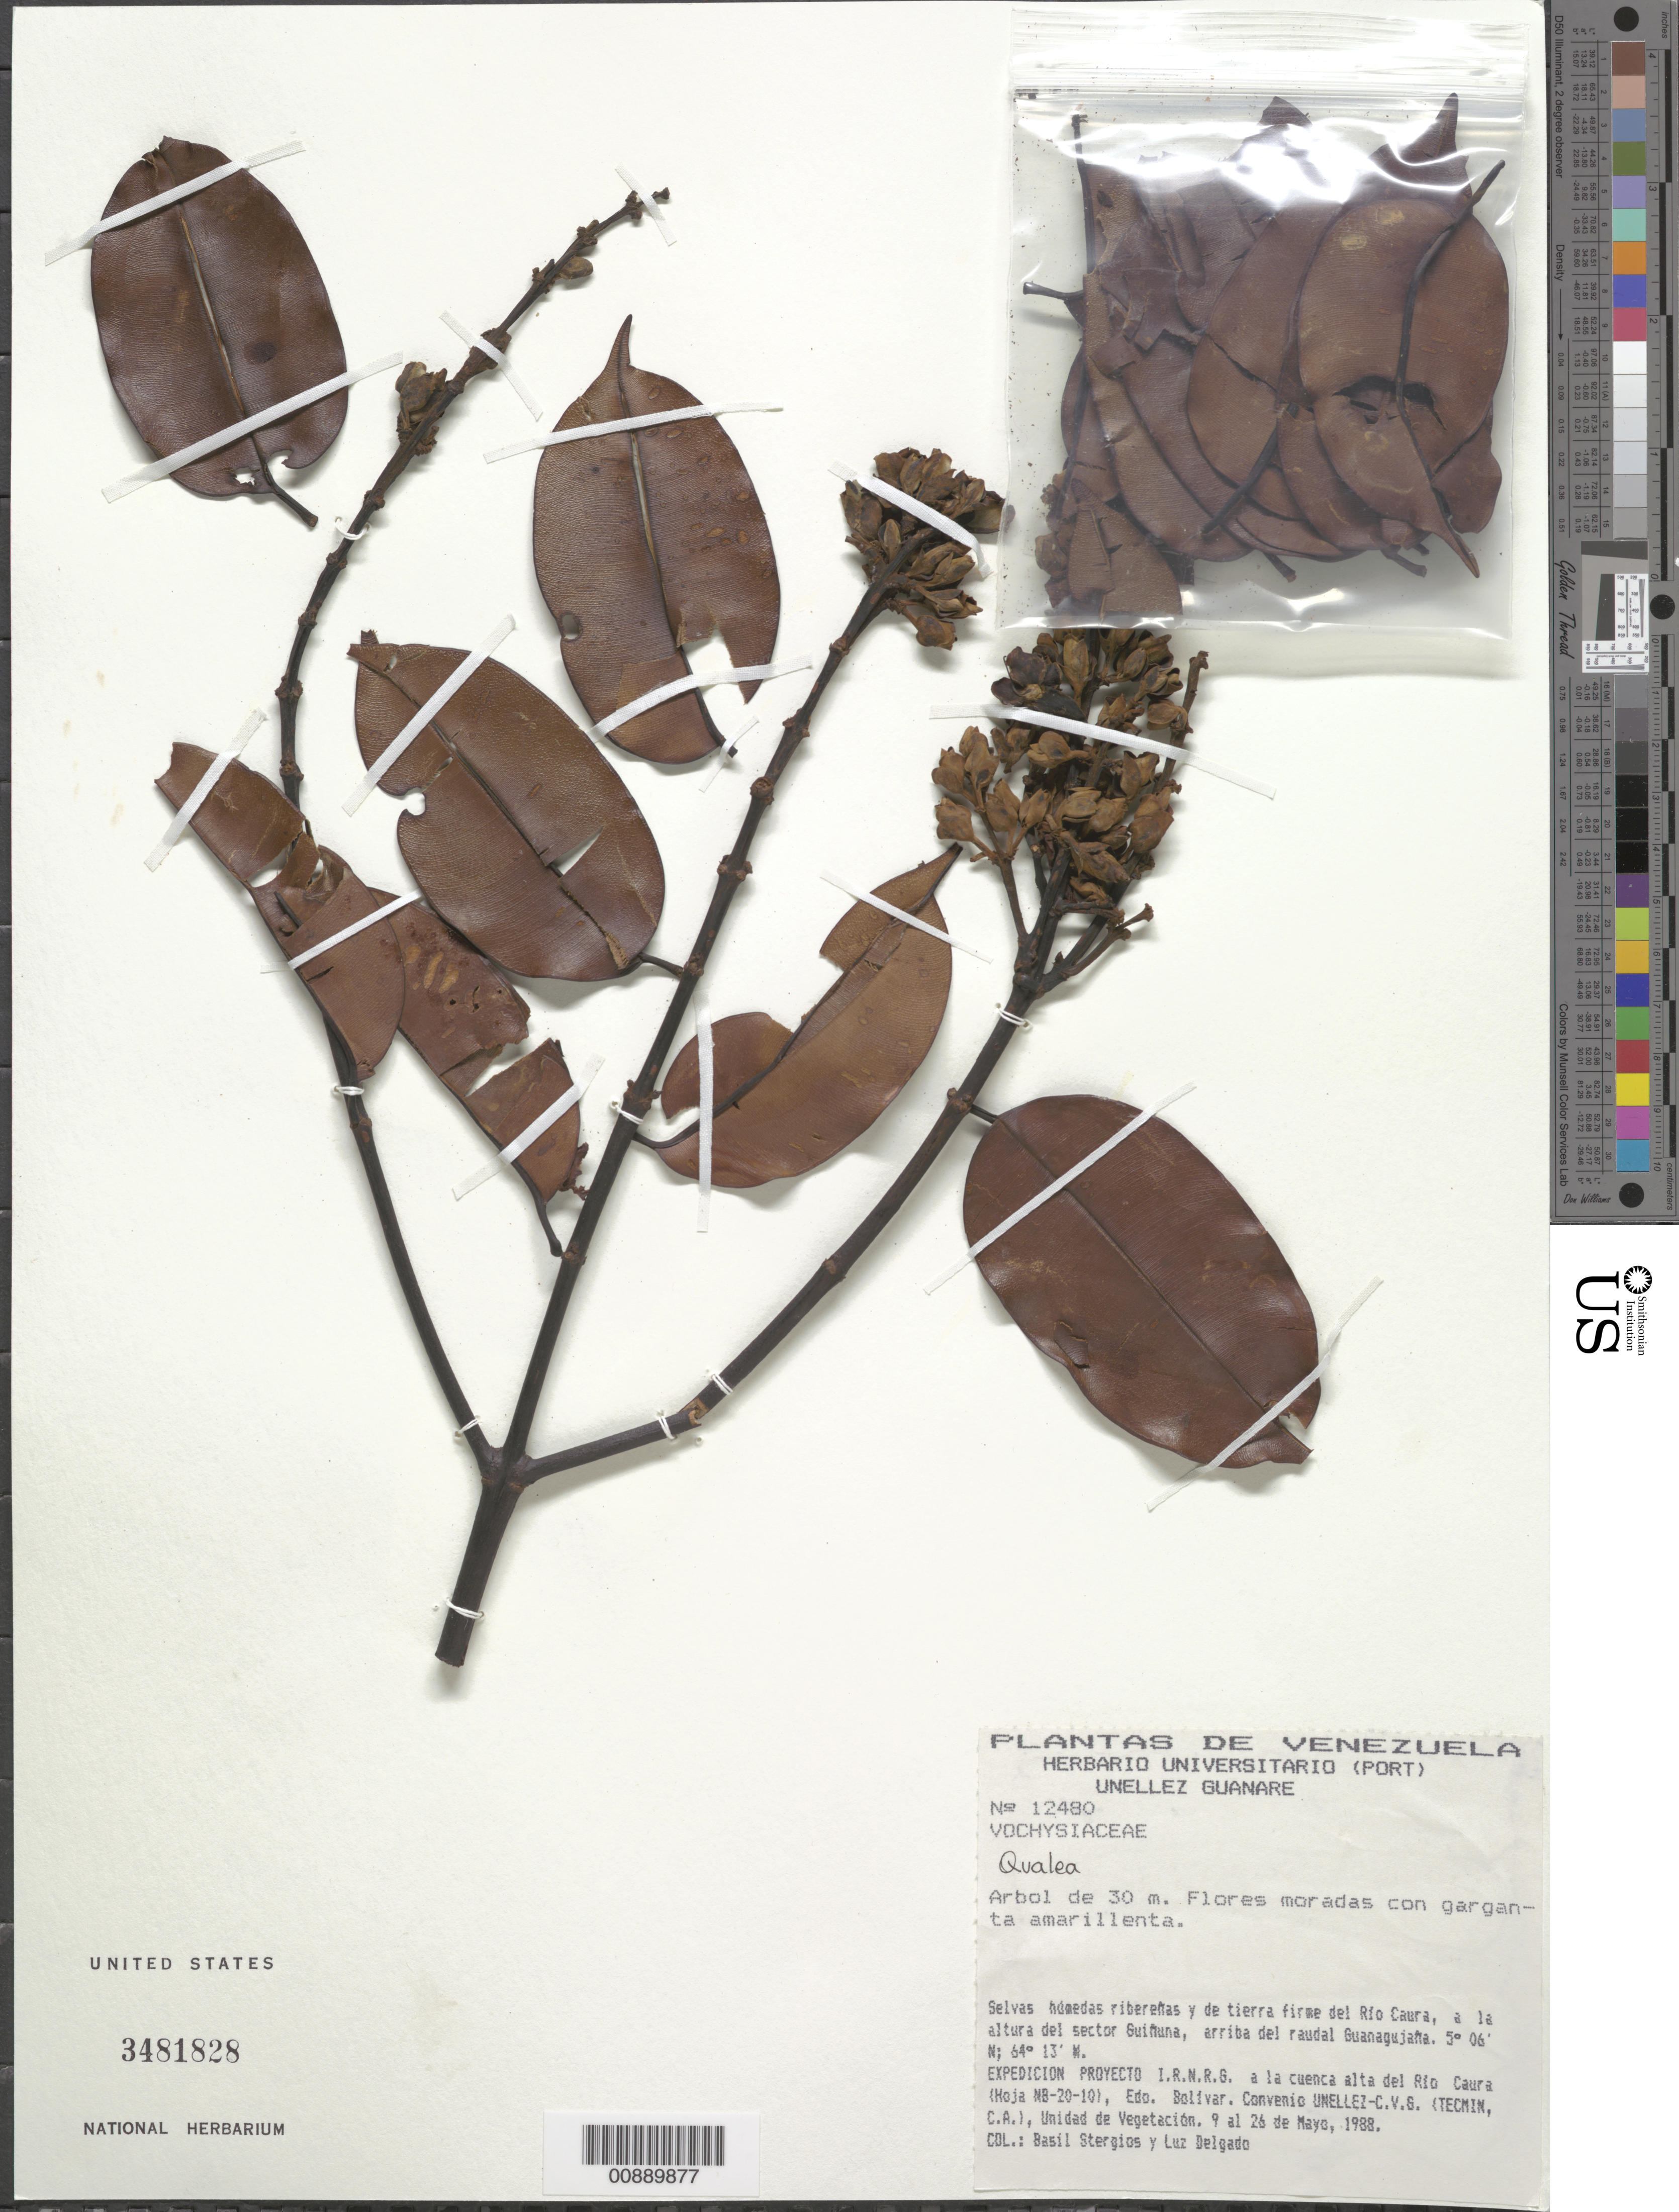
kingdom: Plantae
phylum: Tracheophyta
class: Magnoliopsida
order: Myrtales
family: Vochysiaceae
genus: Qualea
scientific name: Qualea sp.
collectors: B. G. Stergios & L. Delgado V.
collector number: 12480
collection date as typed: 9-May-88 to 26-May-88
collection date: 1988-05-09/1988-05-26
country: Venezuela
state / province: Bolívar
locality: Río Caura, al altura del sector Guiñuna, arriba del raudal Guanagujaña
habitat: Selvas húmedas ribeneras y de terra firme del río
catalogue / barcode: US 3481828